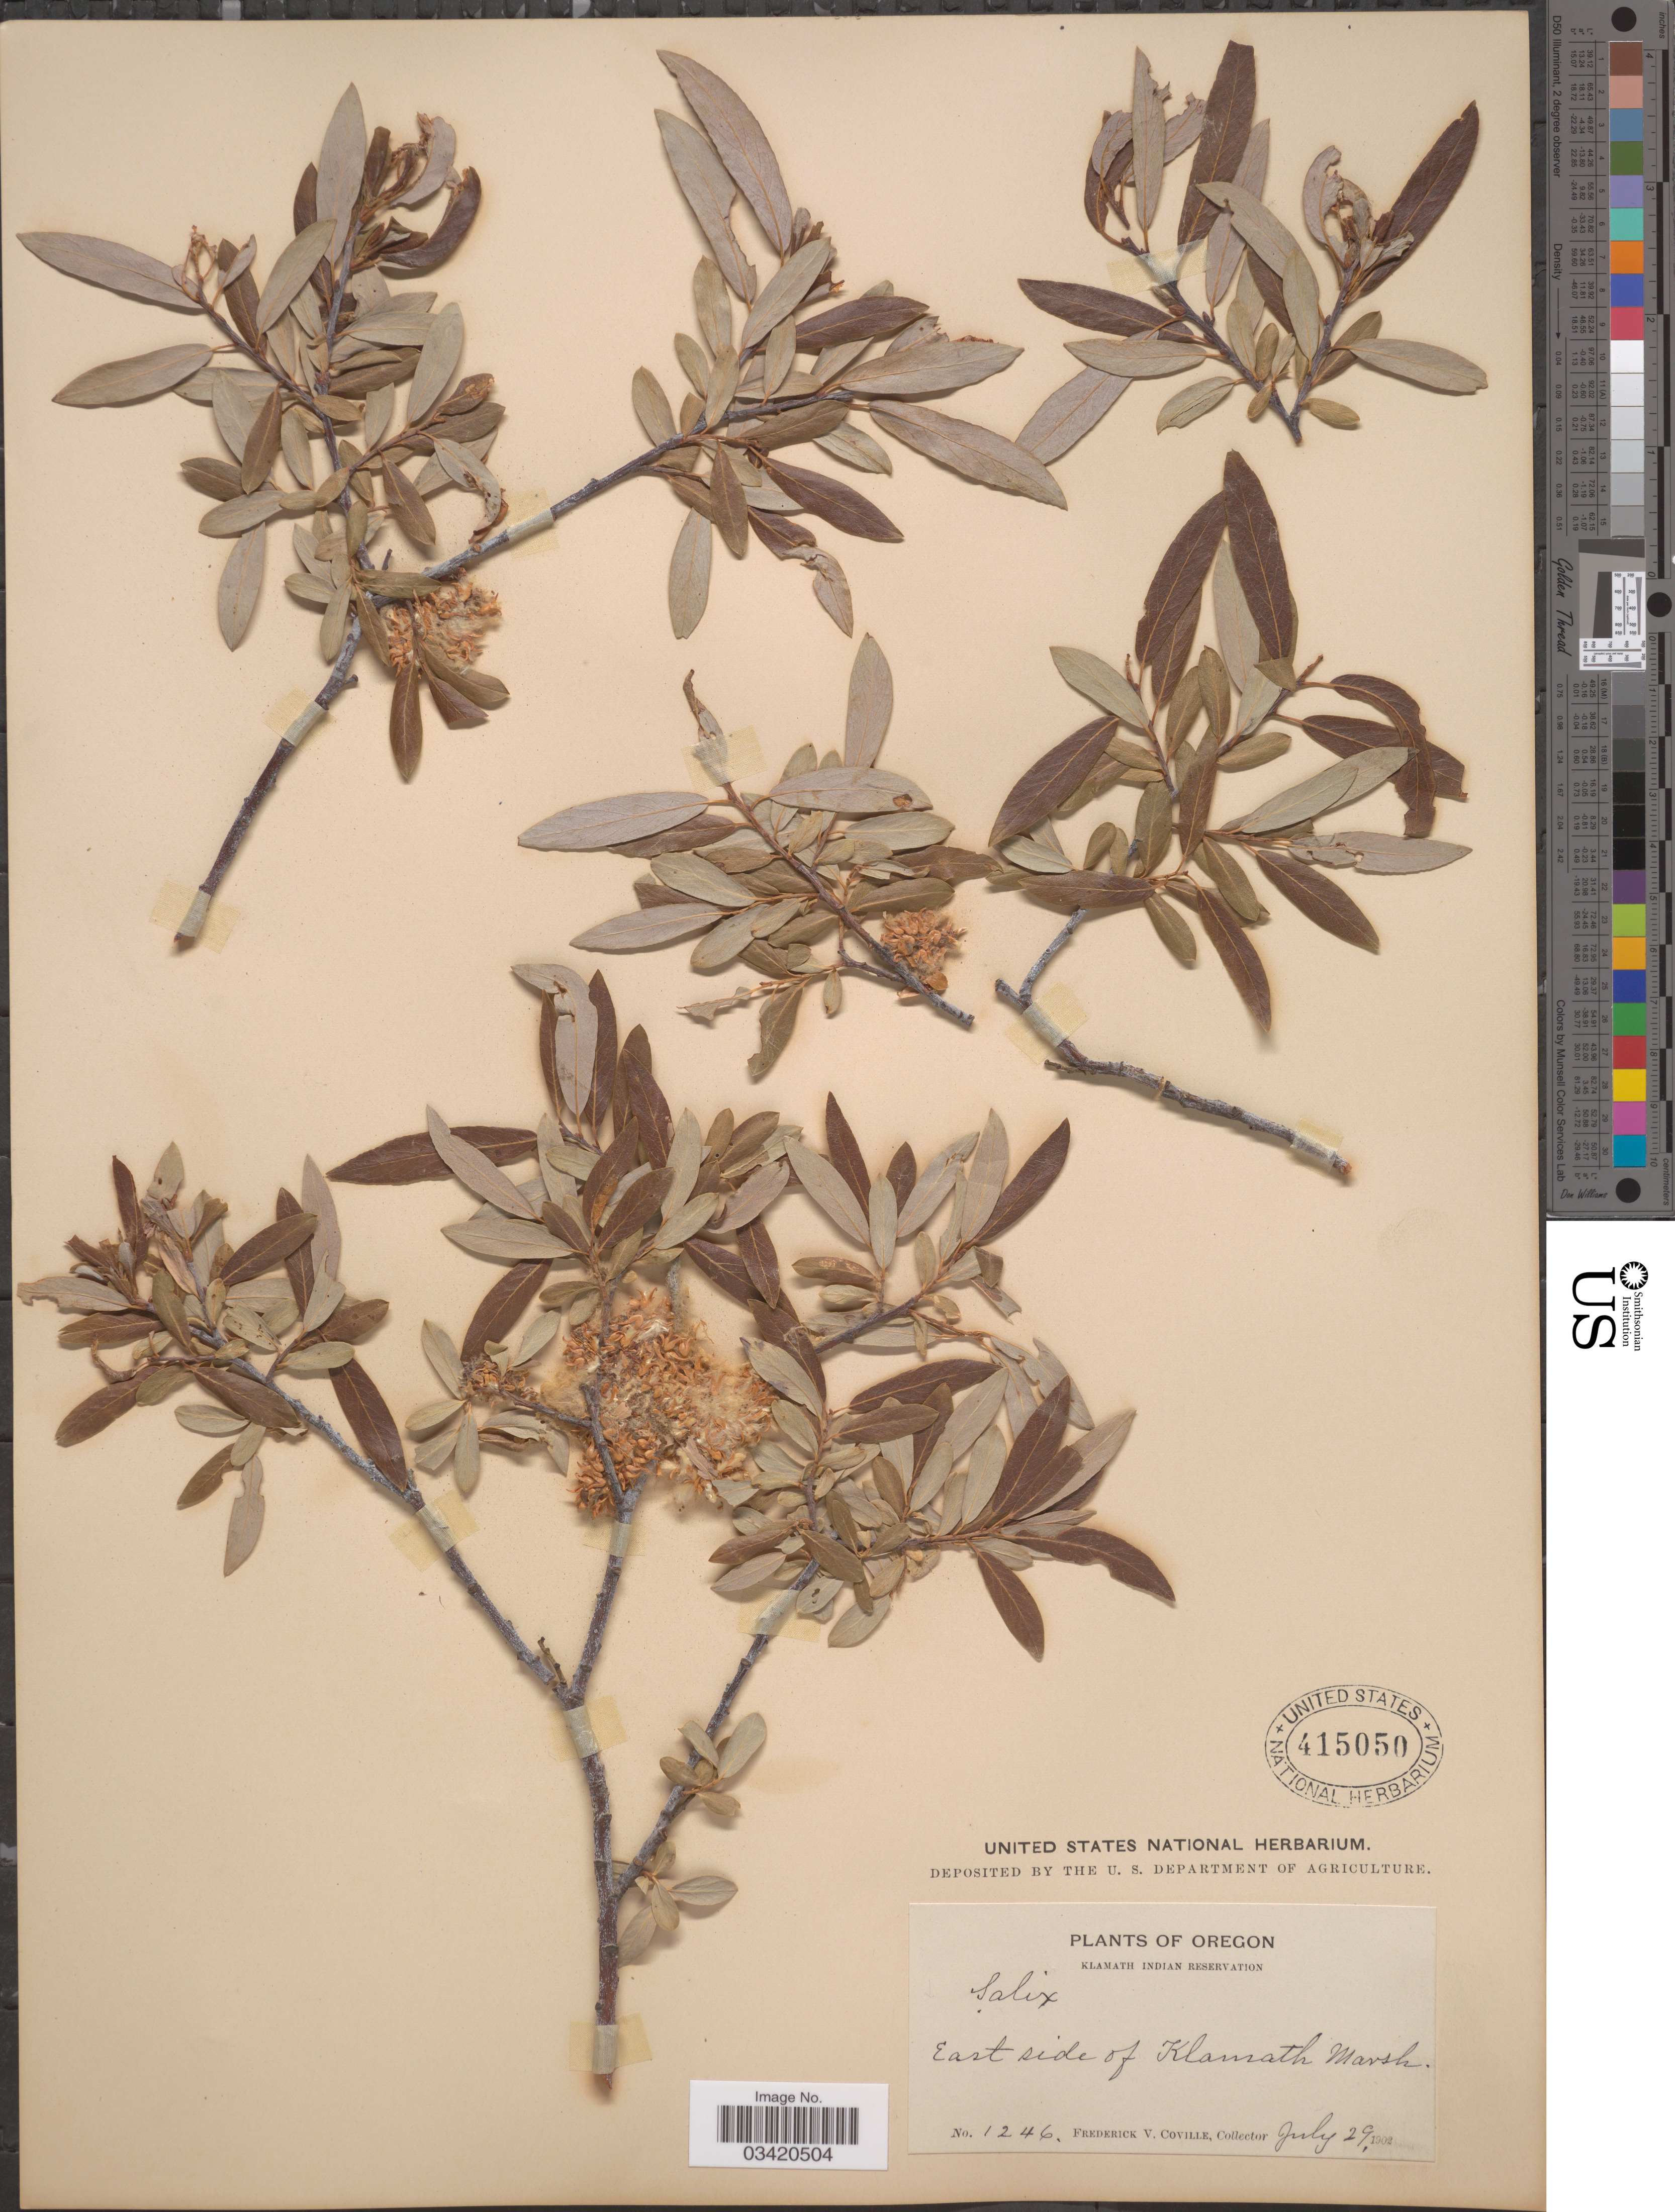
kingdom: Plantae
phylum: Tracheophyta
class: Magnoliopsida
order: Malpighiales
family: Salicaceae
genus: Salix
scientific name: Salix geyeriana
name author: Andersson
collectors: F. V. Coville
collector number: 1246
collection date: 1902-07-29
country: United States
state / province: Oregon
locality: Klamath Indian Reservation. East side of Klamath Marsh.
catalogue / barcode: US 415050